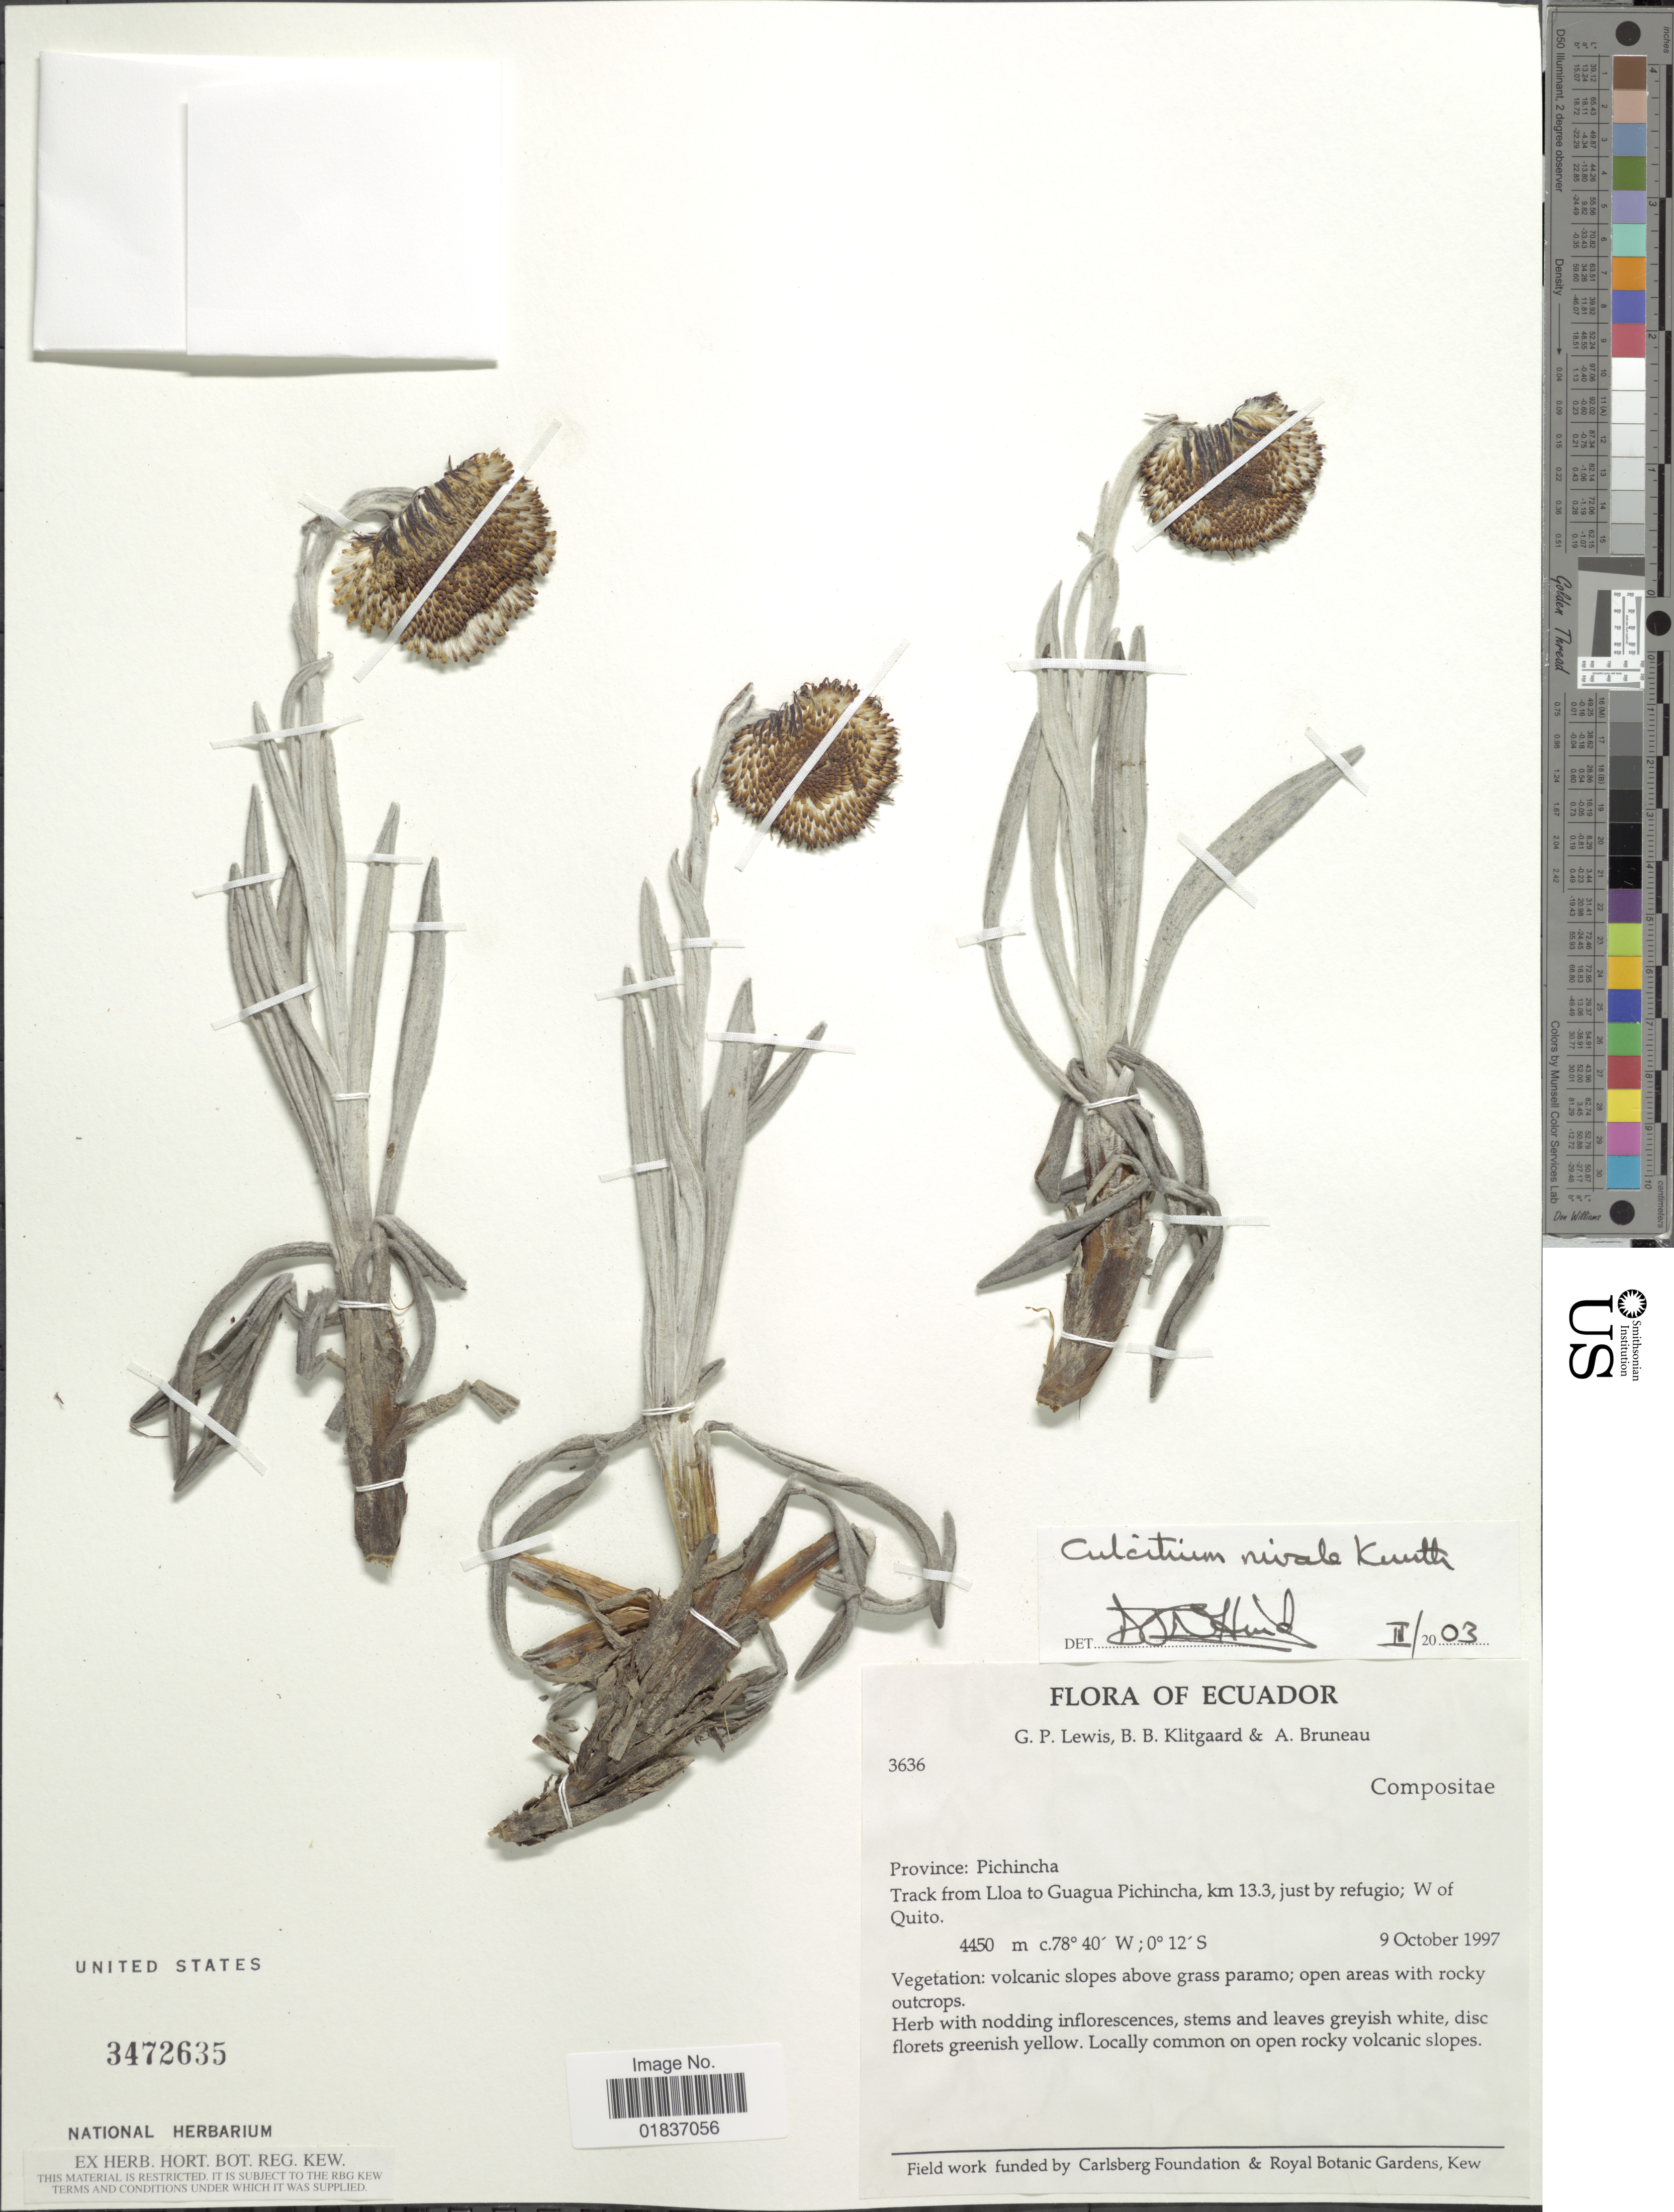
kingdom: Plantae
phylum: Tracheophyta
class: Magnoliopsida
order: Asterales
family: Asteraceae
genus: Senecio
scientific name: Senecio nivalis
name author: (Kunth) Cuatrec.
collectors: G. P. Lewis, B. B. Klitgaard & A. Bruneau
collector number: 3636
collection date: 1997-10-09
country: Ecuador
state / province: Pichincha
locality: Province: Pichincha. Track from Lloa to Guagua Pichincha, km 13.3, just by refugio; W of Quito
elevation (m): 4450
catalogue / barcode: US 3472635